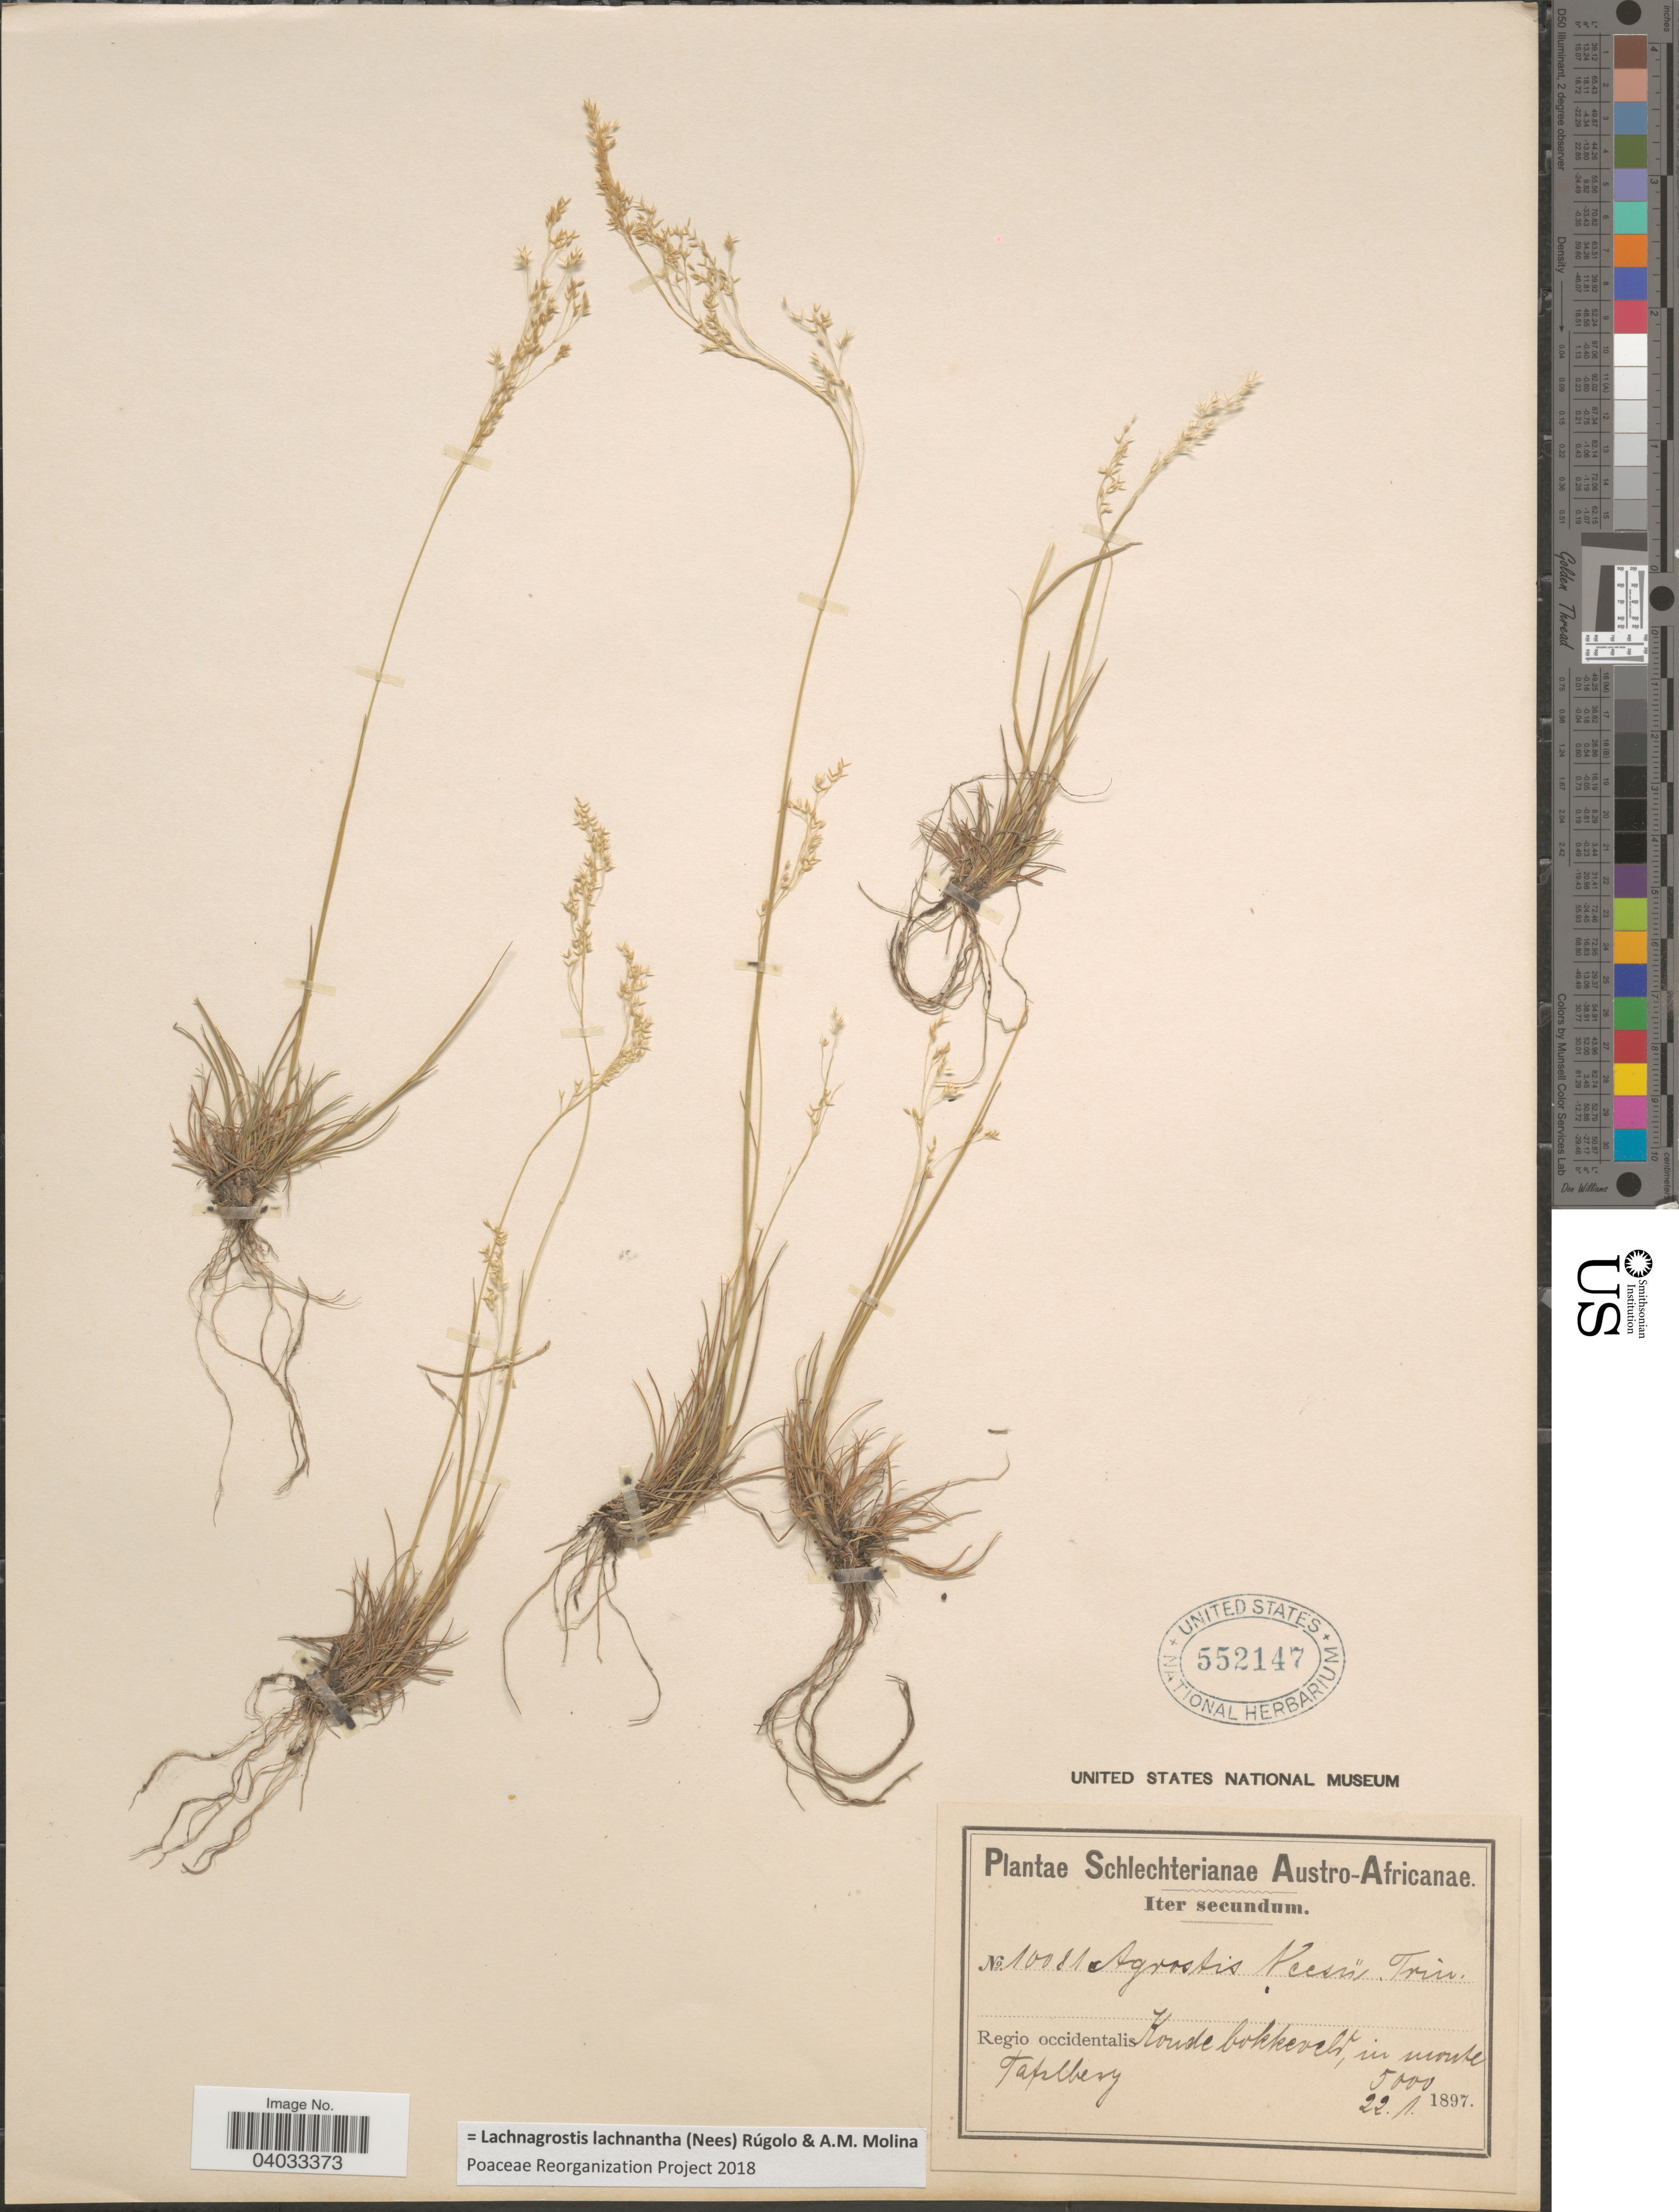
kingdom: Plantae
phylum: Tracheophyta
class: Liliopsida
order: Poales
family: Poaceae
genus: Lachnagrostis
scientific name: Lachnagrostis lachnantha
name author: (Nees) Rúgolo & A.M. Molina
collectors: Schlechter, --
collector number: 10081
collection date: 1897-01-22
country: South Africa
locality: Austro-Africanae. Regio occidentalis. Koude bokkeveld, in monte Tafelberg.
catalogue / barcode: US 552147